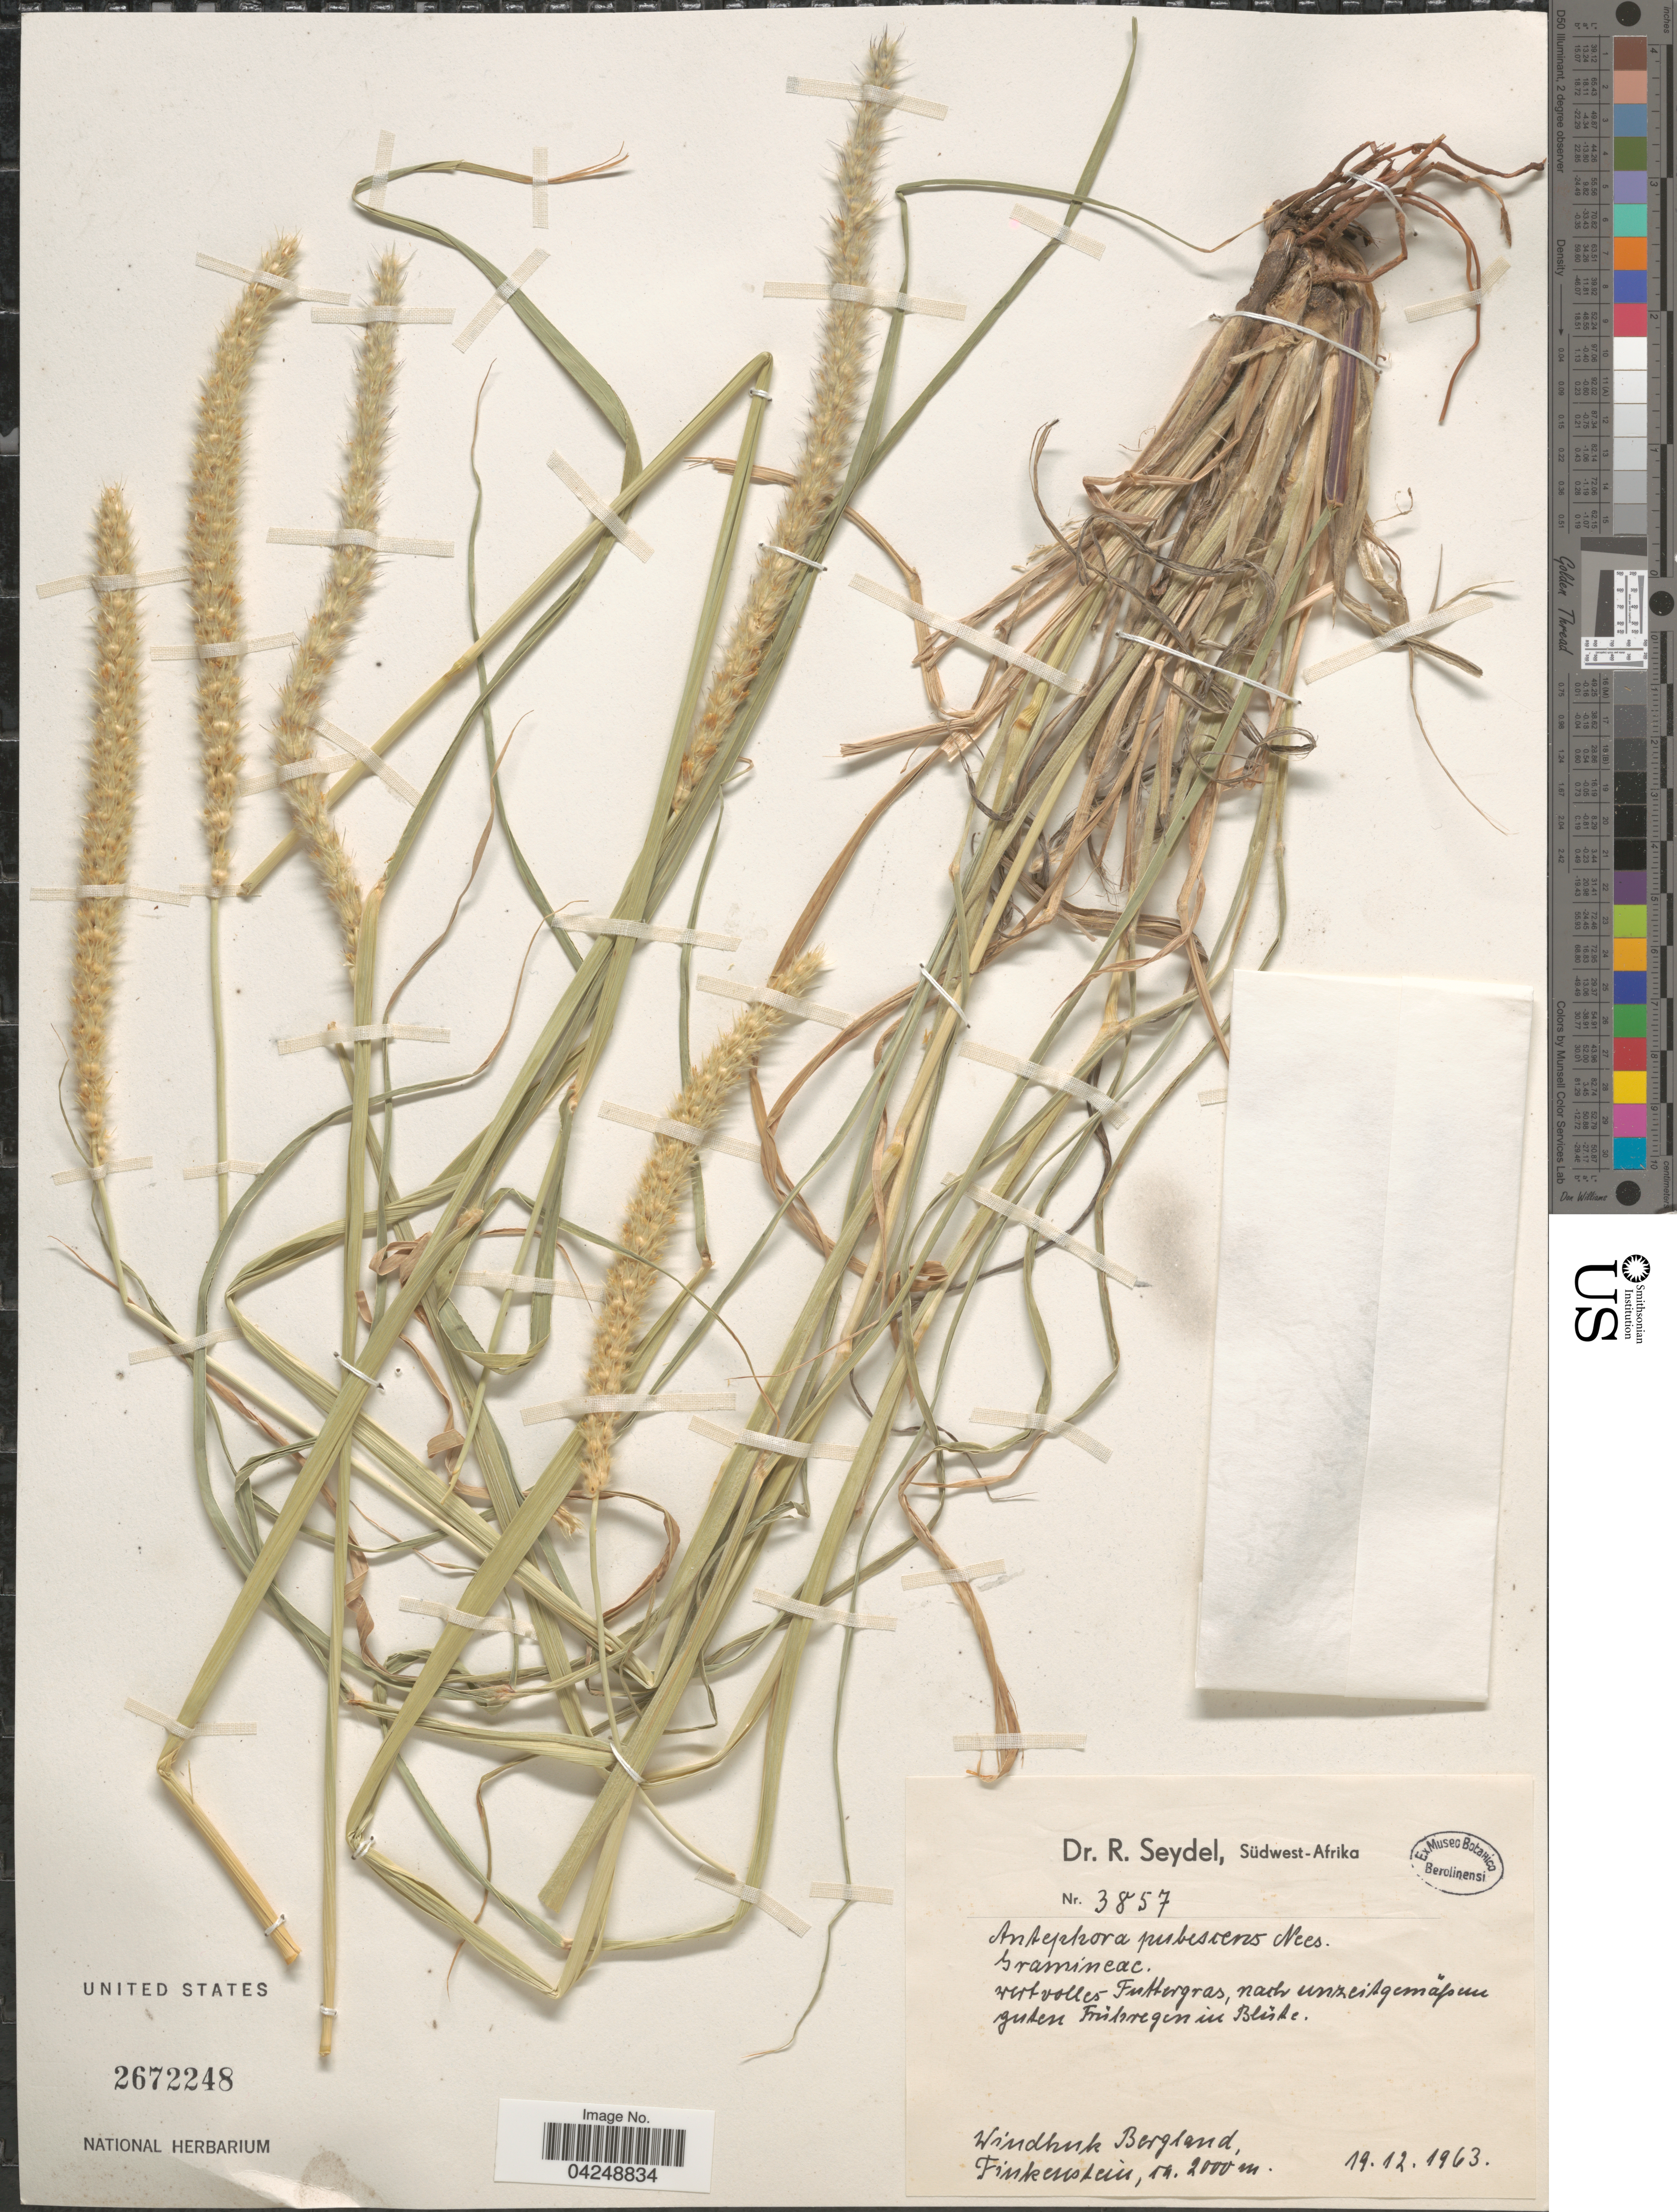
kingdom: Plantae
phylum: Tracheophyta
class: Liliopsida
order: Poales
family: Poaceae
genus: Anthephora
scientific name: Anthephora pubescens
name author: Nees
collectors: -. Finkenstein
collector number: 3857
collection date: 1963-12-19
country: Namibia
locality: Südwest-Afrika. Wertvolles Futtergras, nach unzeitgemässen guten Frübregen in Bliske. Windhuk Bergland.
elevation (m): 2000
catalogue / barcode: US 2672248